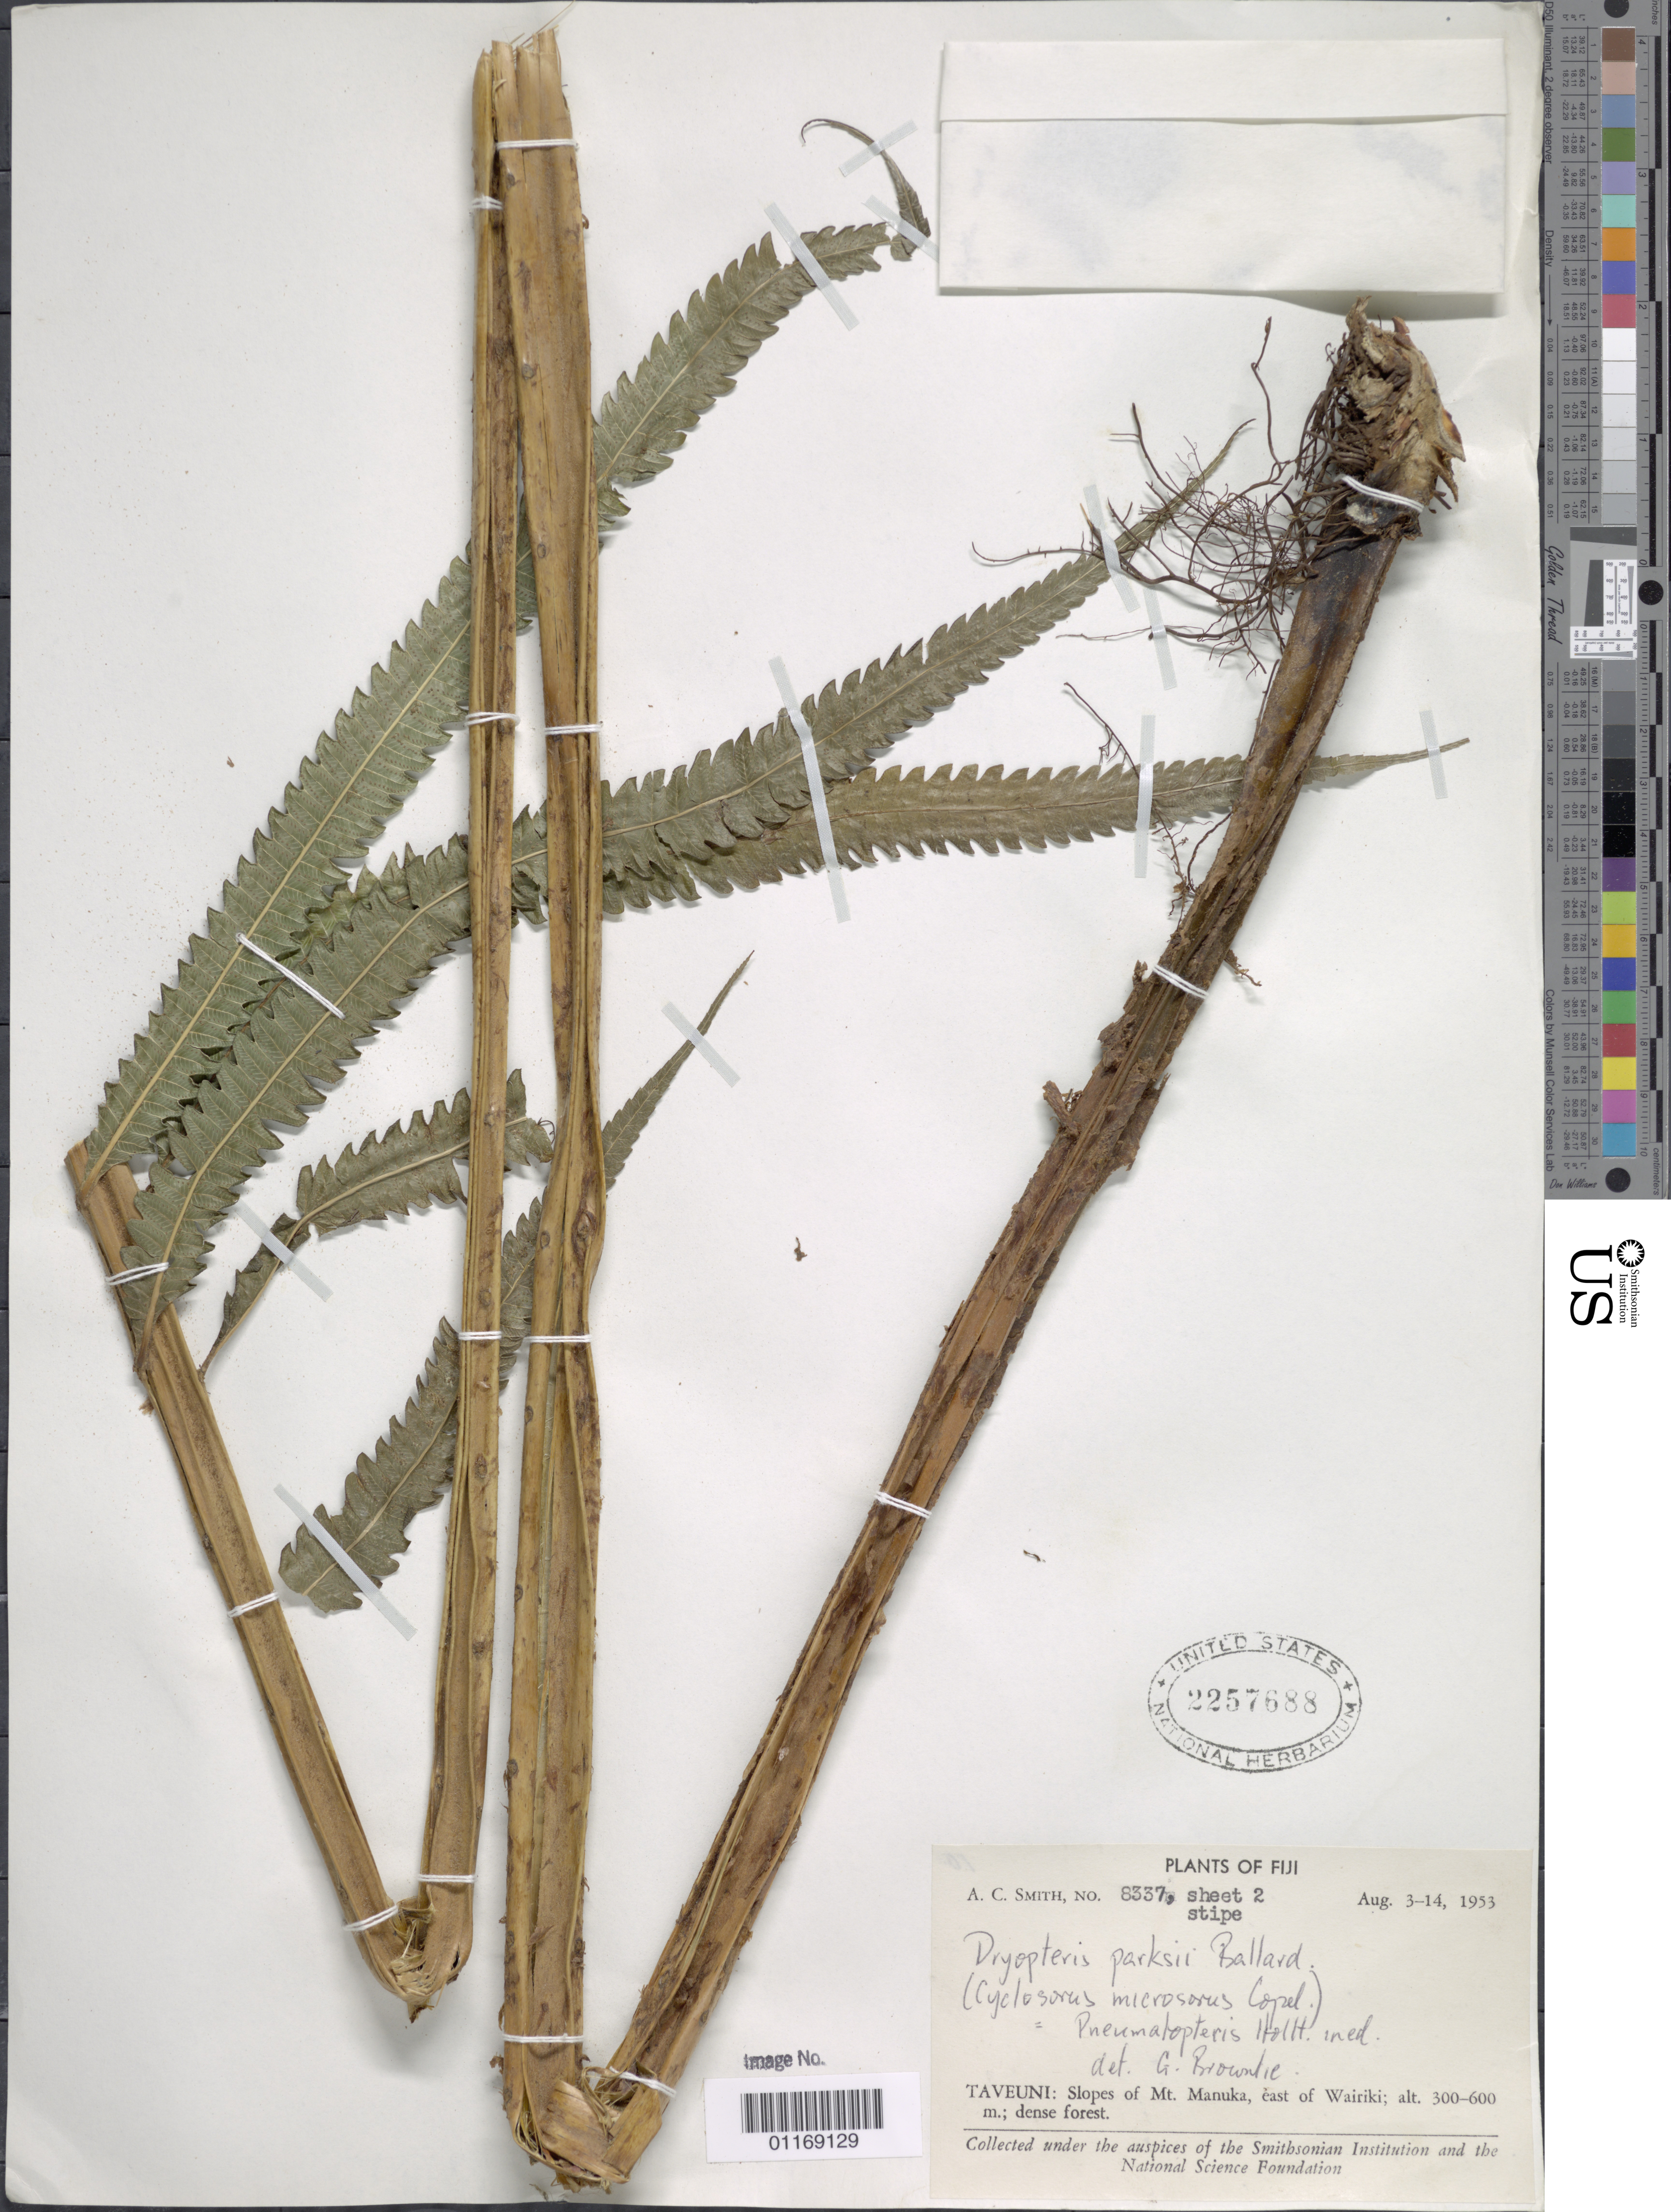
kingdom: Plantae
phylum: Tracheophyta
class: Polypodiopsida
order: Polypodiales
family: Thelypteridaceae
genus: Pneumatopteris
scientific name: Pneumatopteris parksii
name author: (F. Ballard) Holttum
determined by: Brownlie, G.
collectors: A. C. Smith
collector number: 8337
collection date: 1953-08-03/1953-08-14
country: Fiji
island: Taveuni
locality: Taveuni: Slopes of Mt. Manuka, E of Wairiki.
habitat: Dense forest.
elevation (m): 300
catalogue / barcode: US 2257688